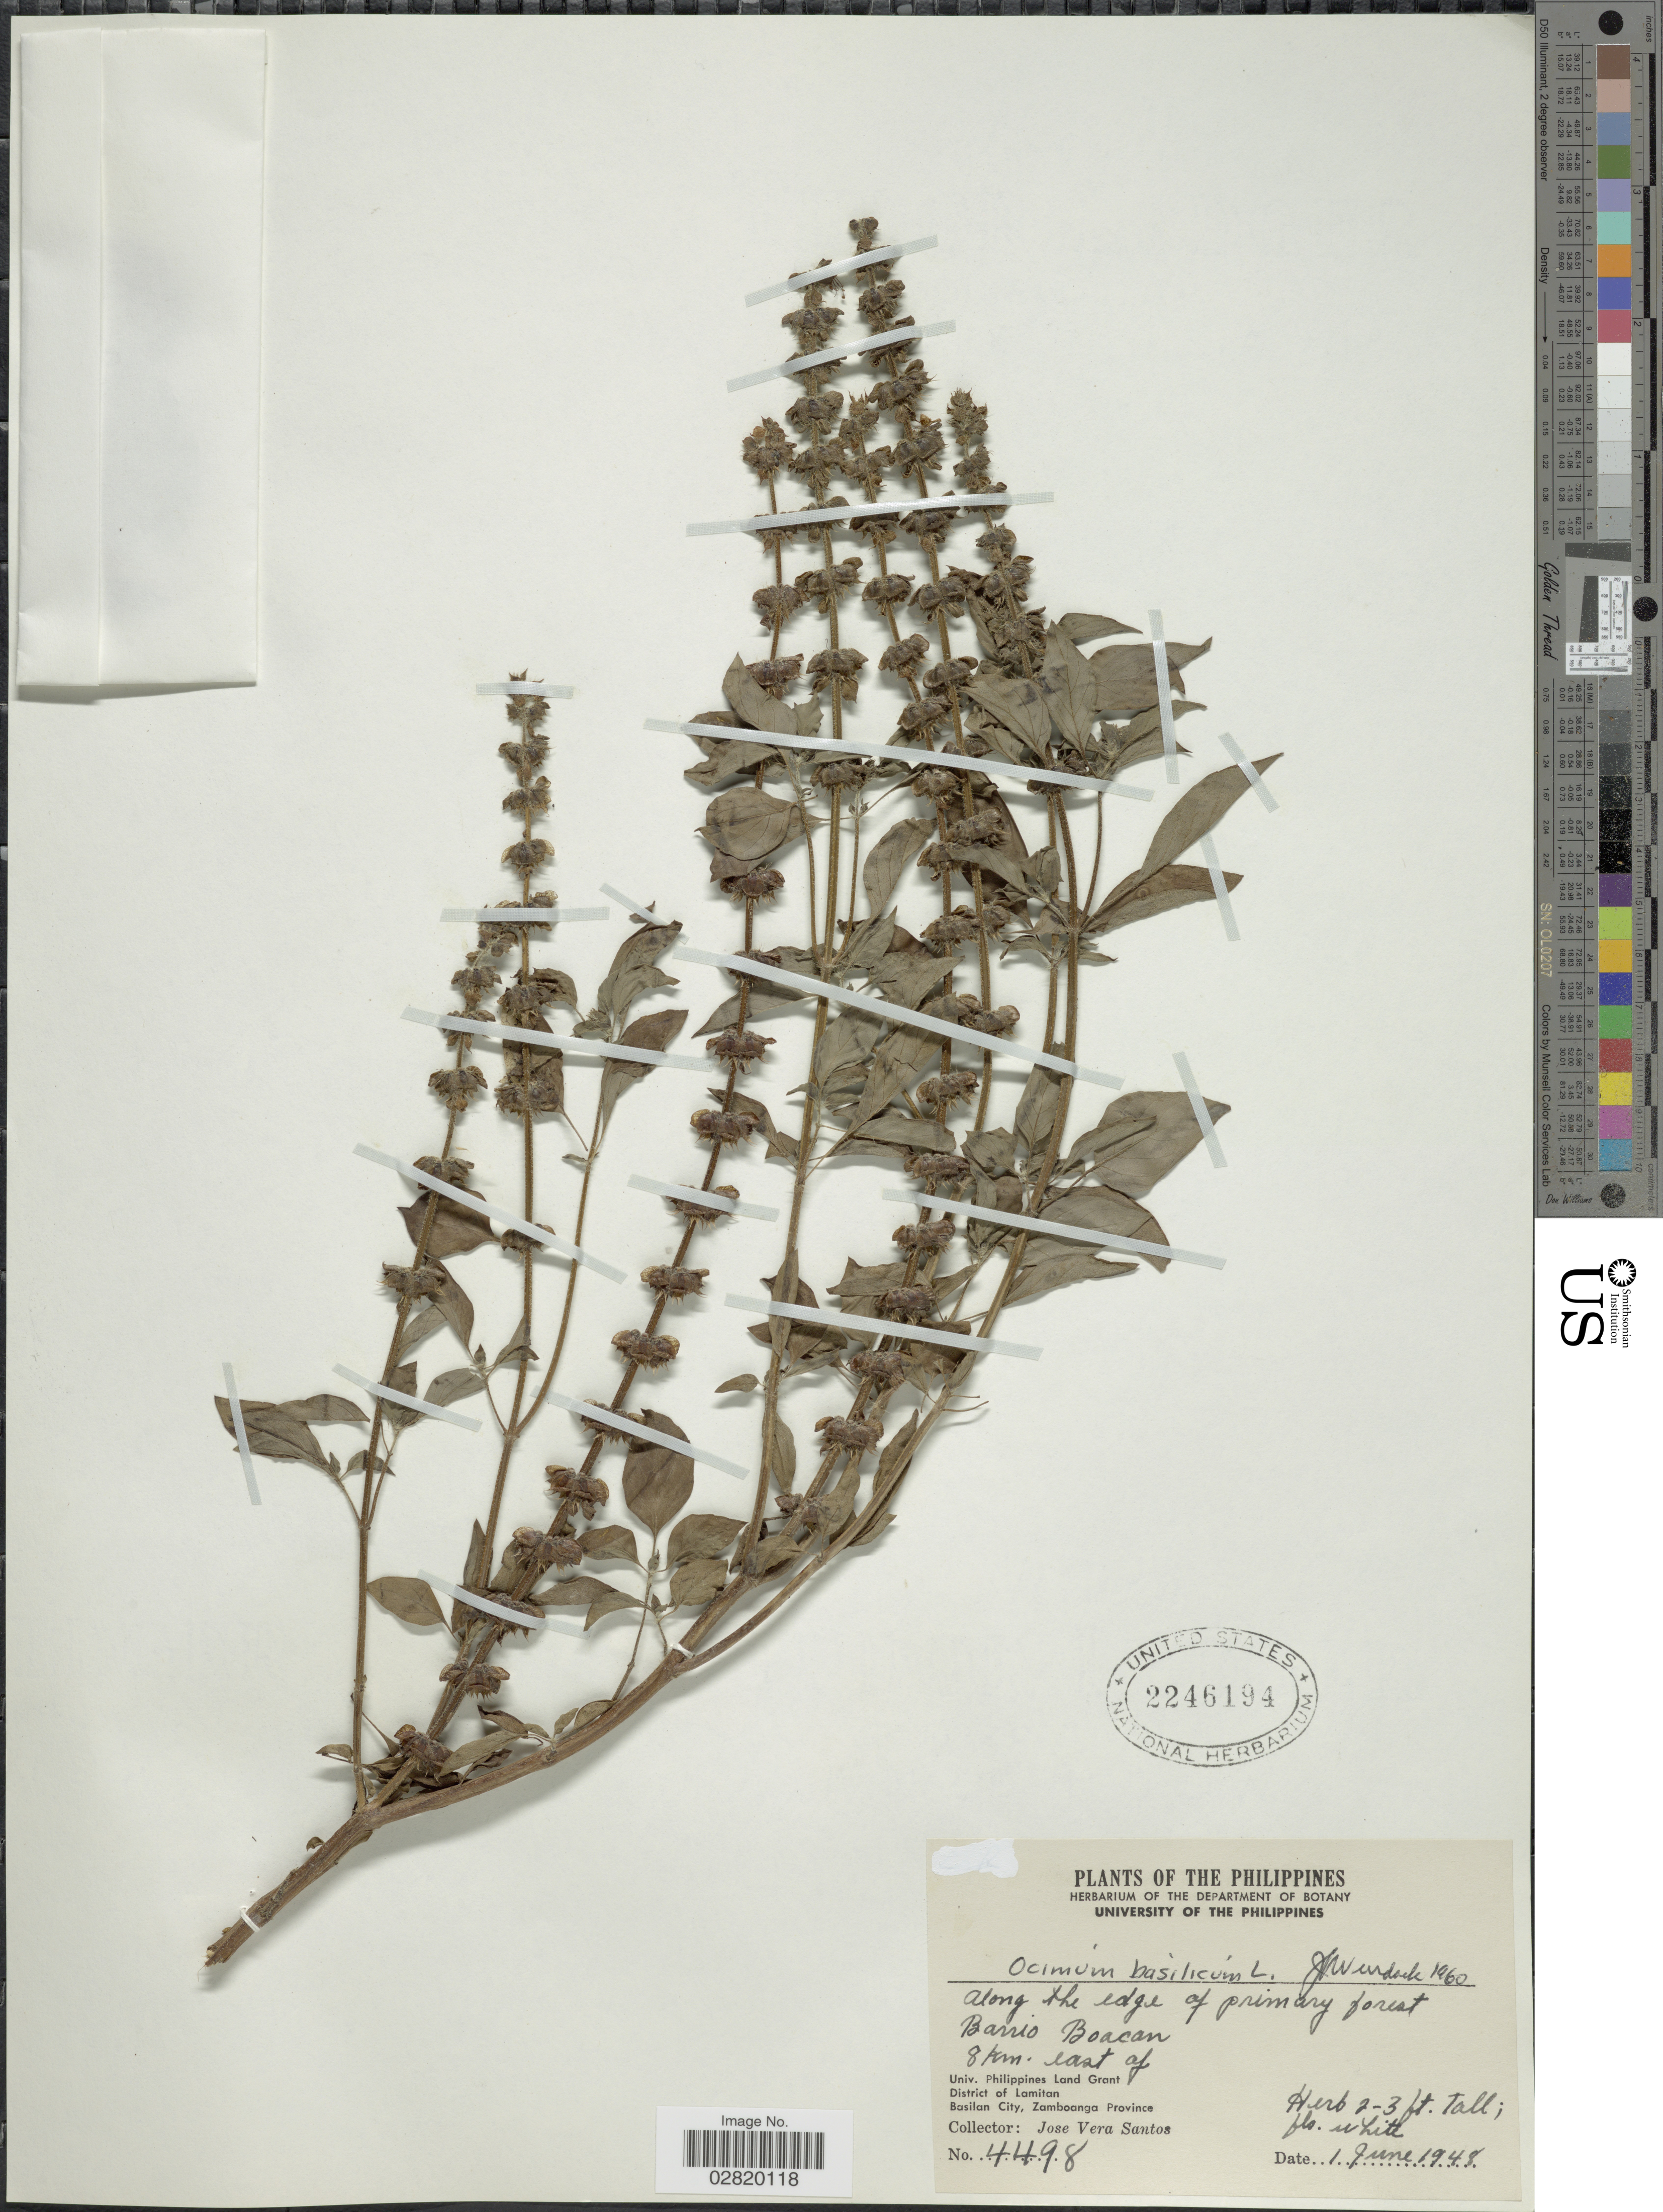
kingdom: Plantae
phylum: Tracheophyta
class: Magnoliopsida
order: Lamiales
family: Lamiaceae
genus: Ocimum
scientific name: Ocimum basilicum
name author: L.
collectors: J. Santos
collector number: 4498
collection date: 1948-06-01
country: Philippines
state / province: Zamboanga Peninsula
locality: Barrio Boacan, 8 km. east of Univ. Philippines Land Grant, District of Lamitan, Basilan City, Zamboanga Province.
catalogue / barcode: US 2246194